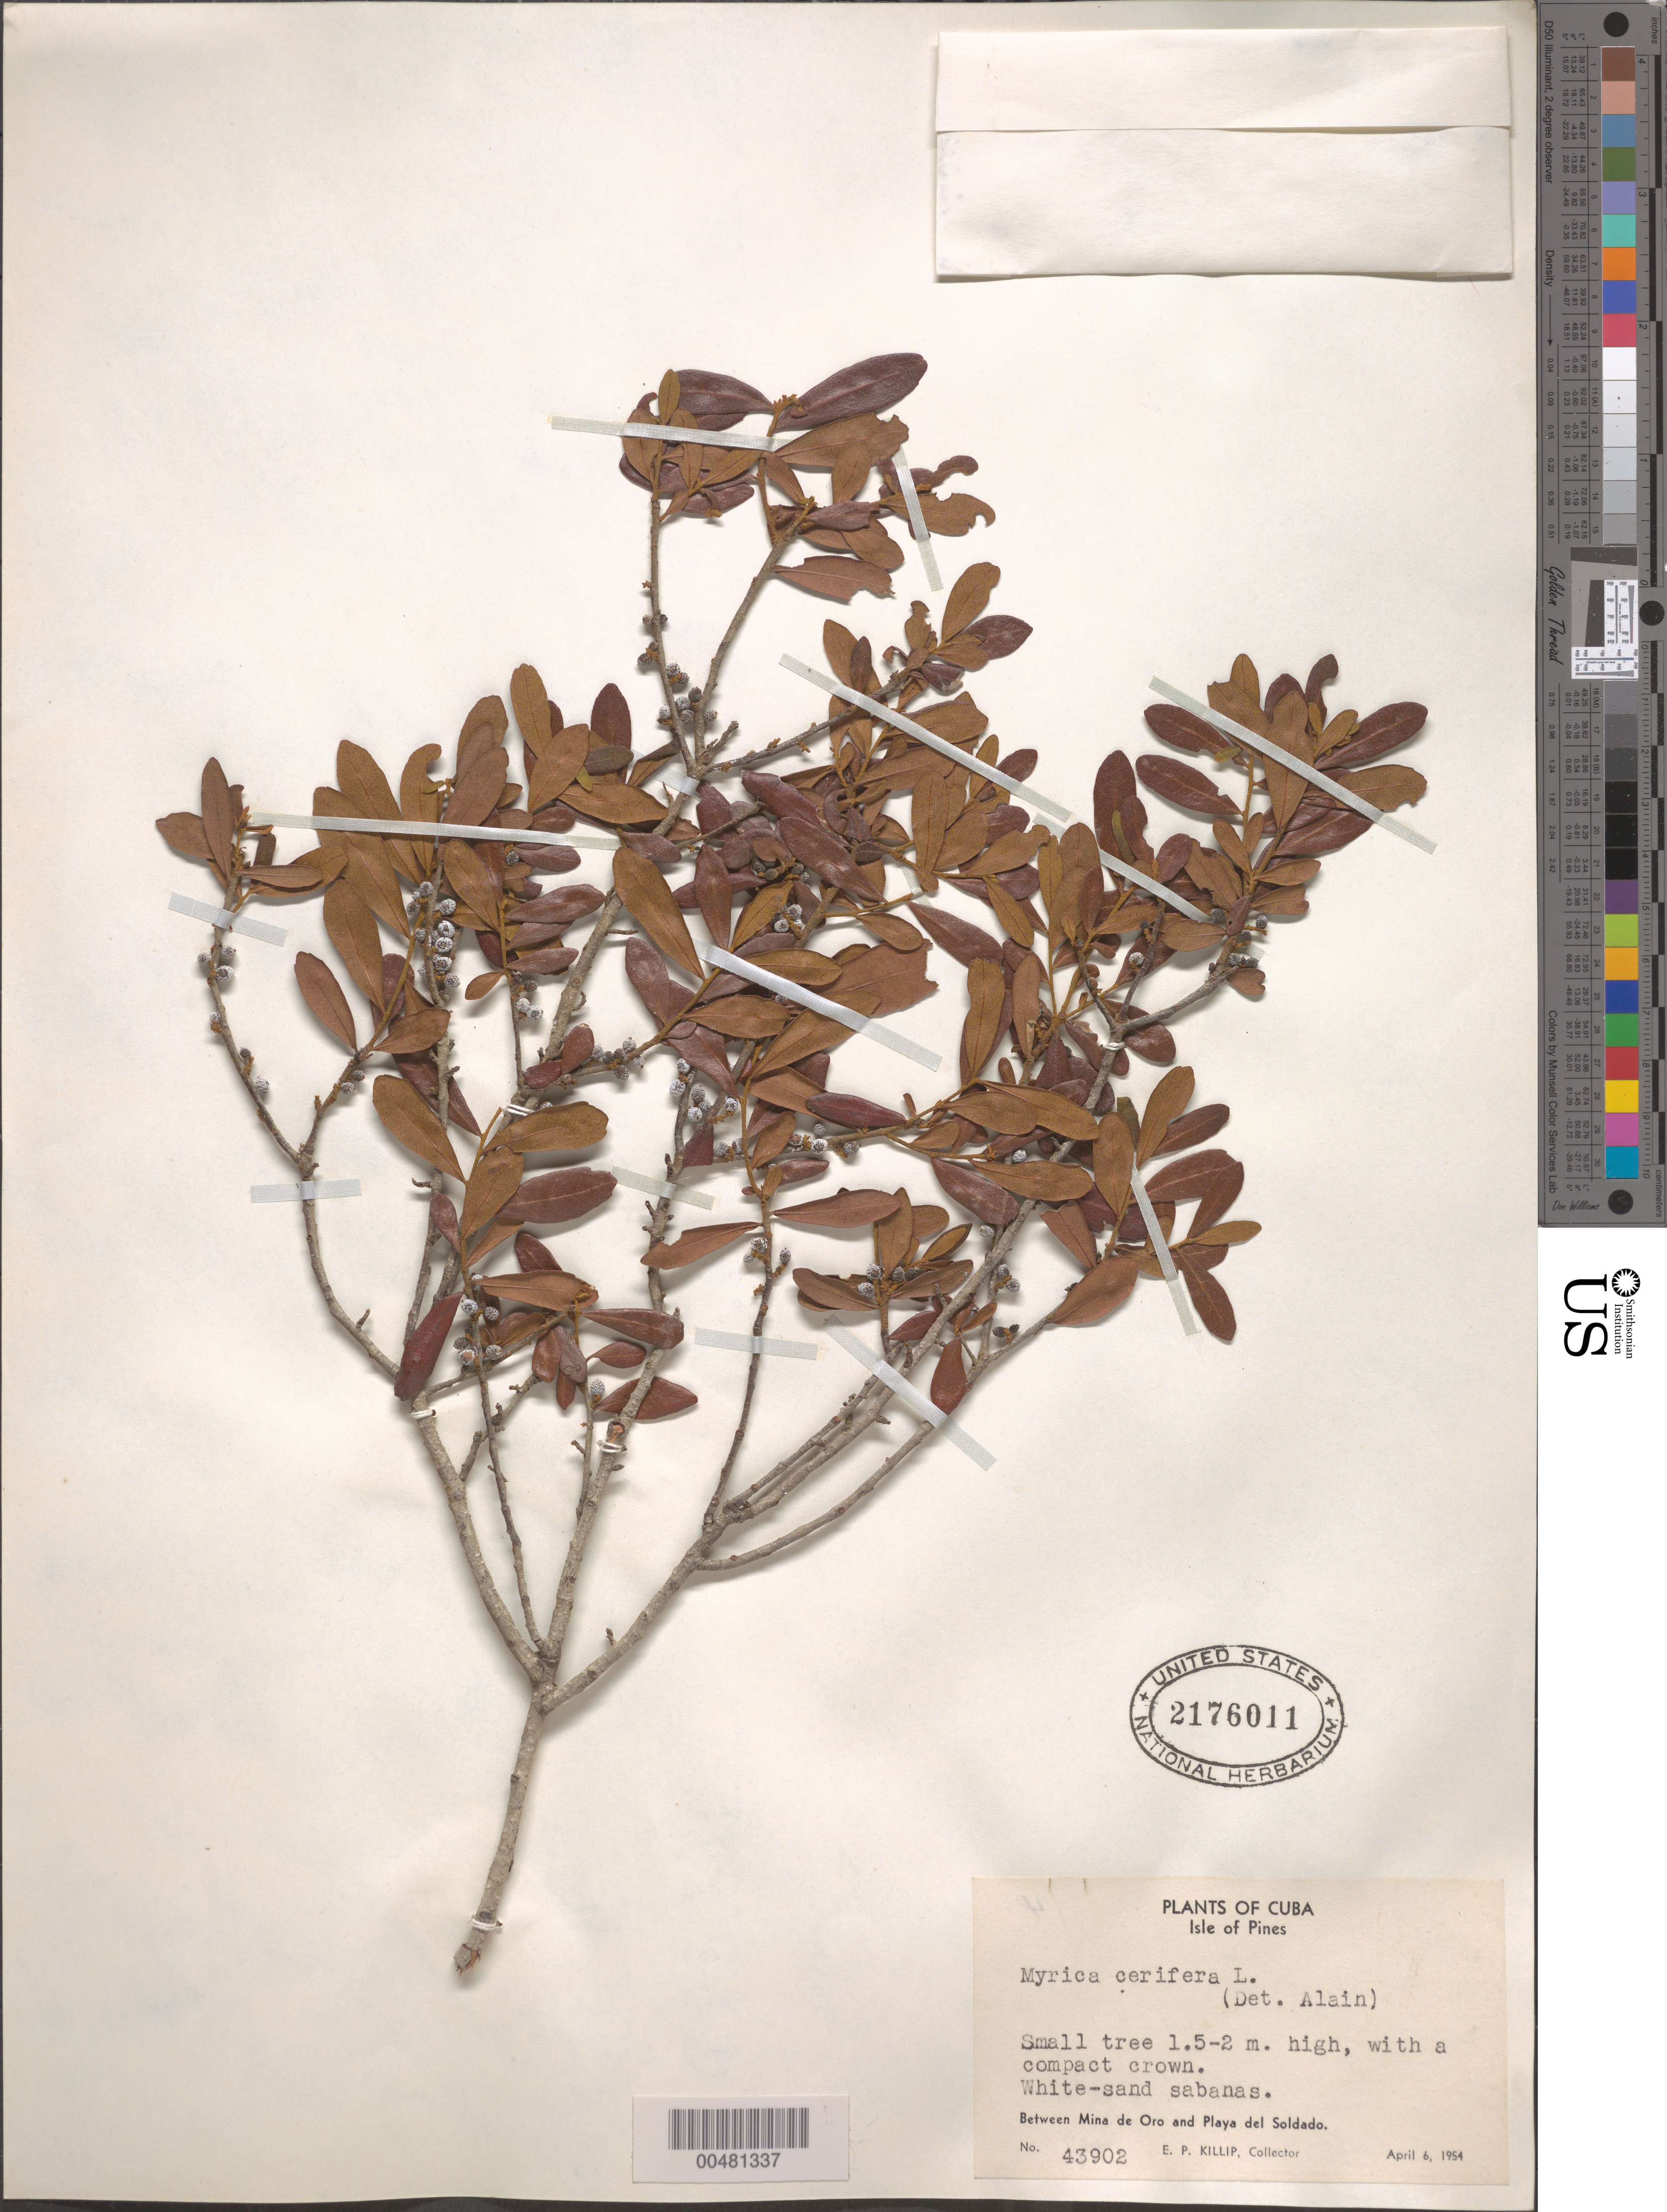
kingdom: Plantae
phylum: Tracheophyta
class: Magnoliopsida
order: Fagales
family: Myricaceae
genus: Morella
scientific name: Morella punctata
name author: (Griseb.) J. Herb.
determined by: Strong, Mark T., (BOT), Smithsonian Institution - National Museum of Natural History (UNITED STATES)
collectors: E. P. Killip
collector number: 43902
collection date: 1954-04-06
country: Cuba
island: Isla de la Juventud (Isle of Pines)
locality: Mina de Oro to Playa del Soldado.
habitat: White sand sabanas.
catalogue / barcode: US 2176011